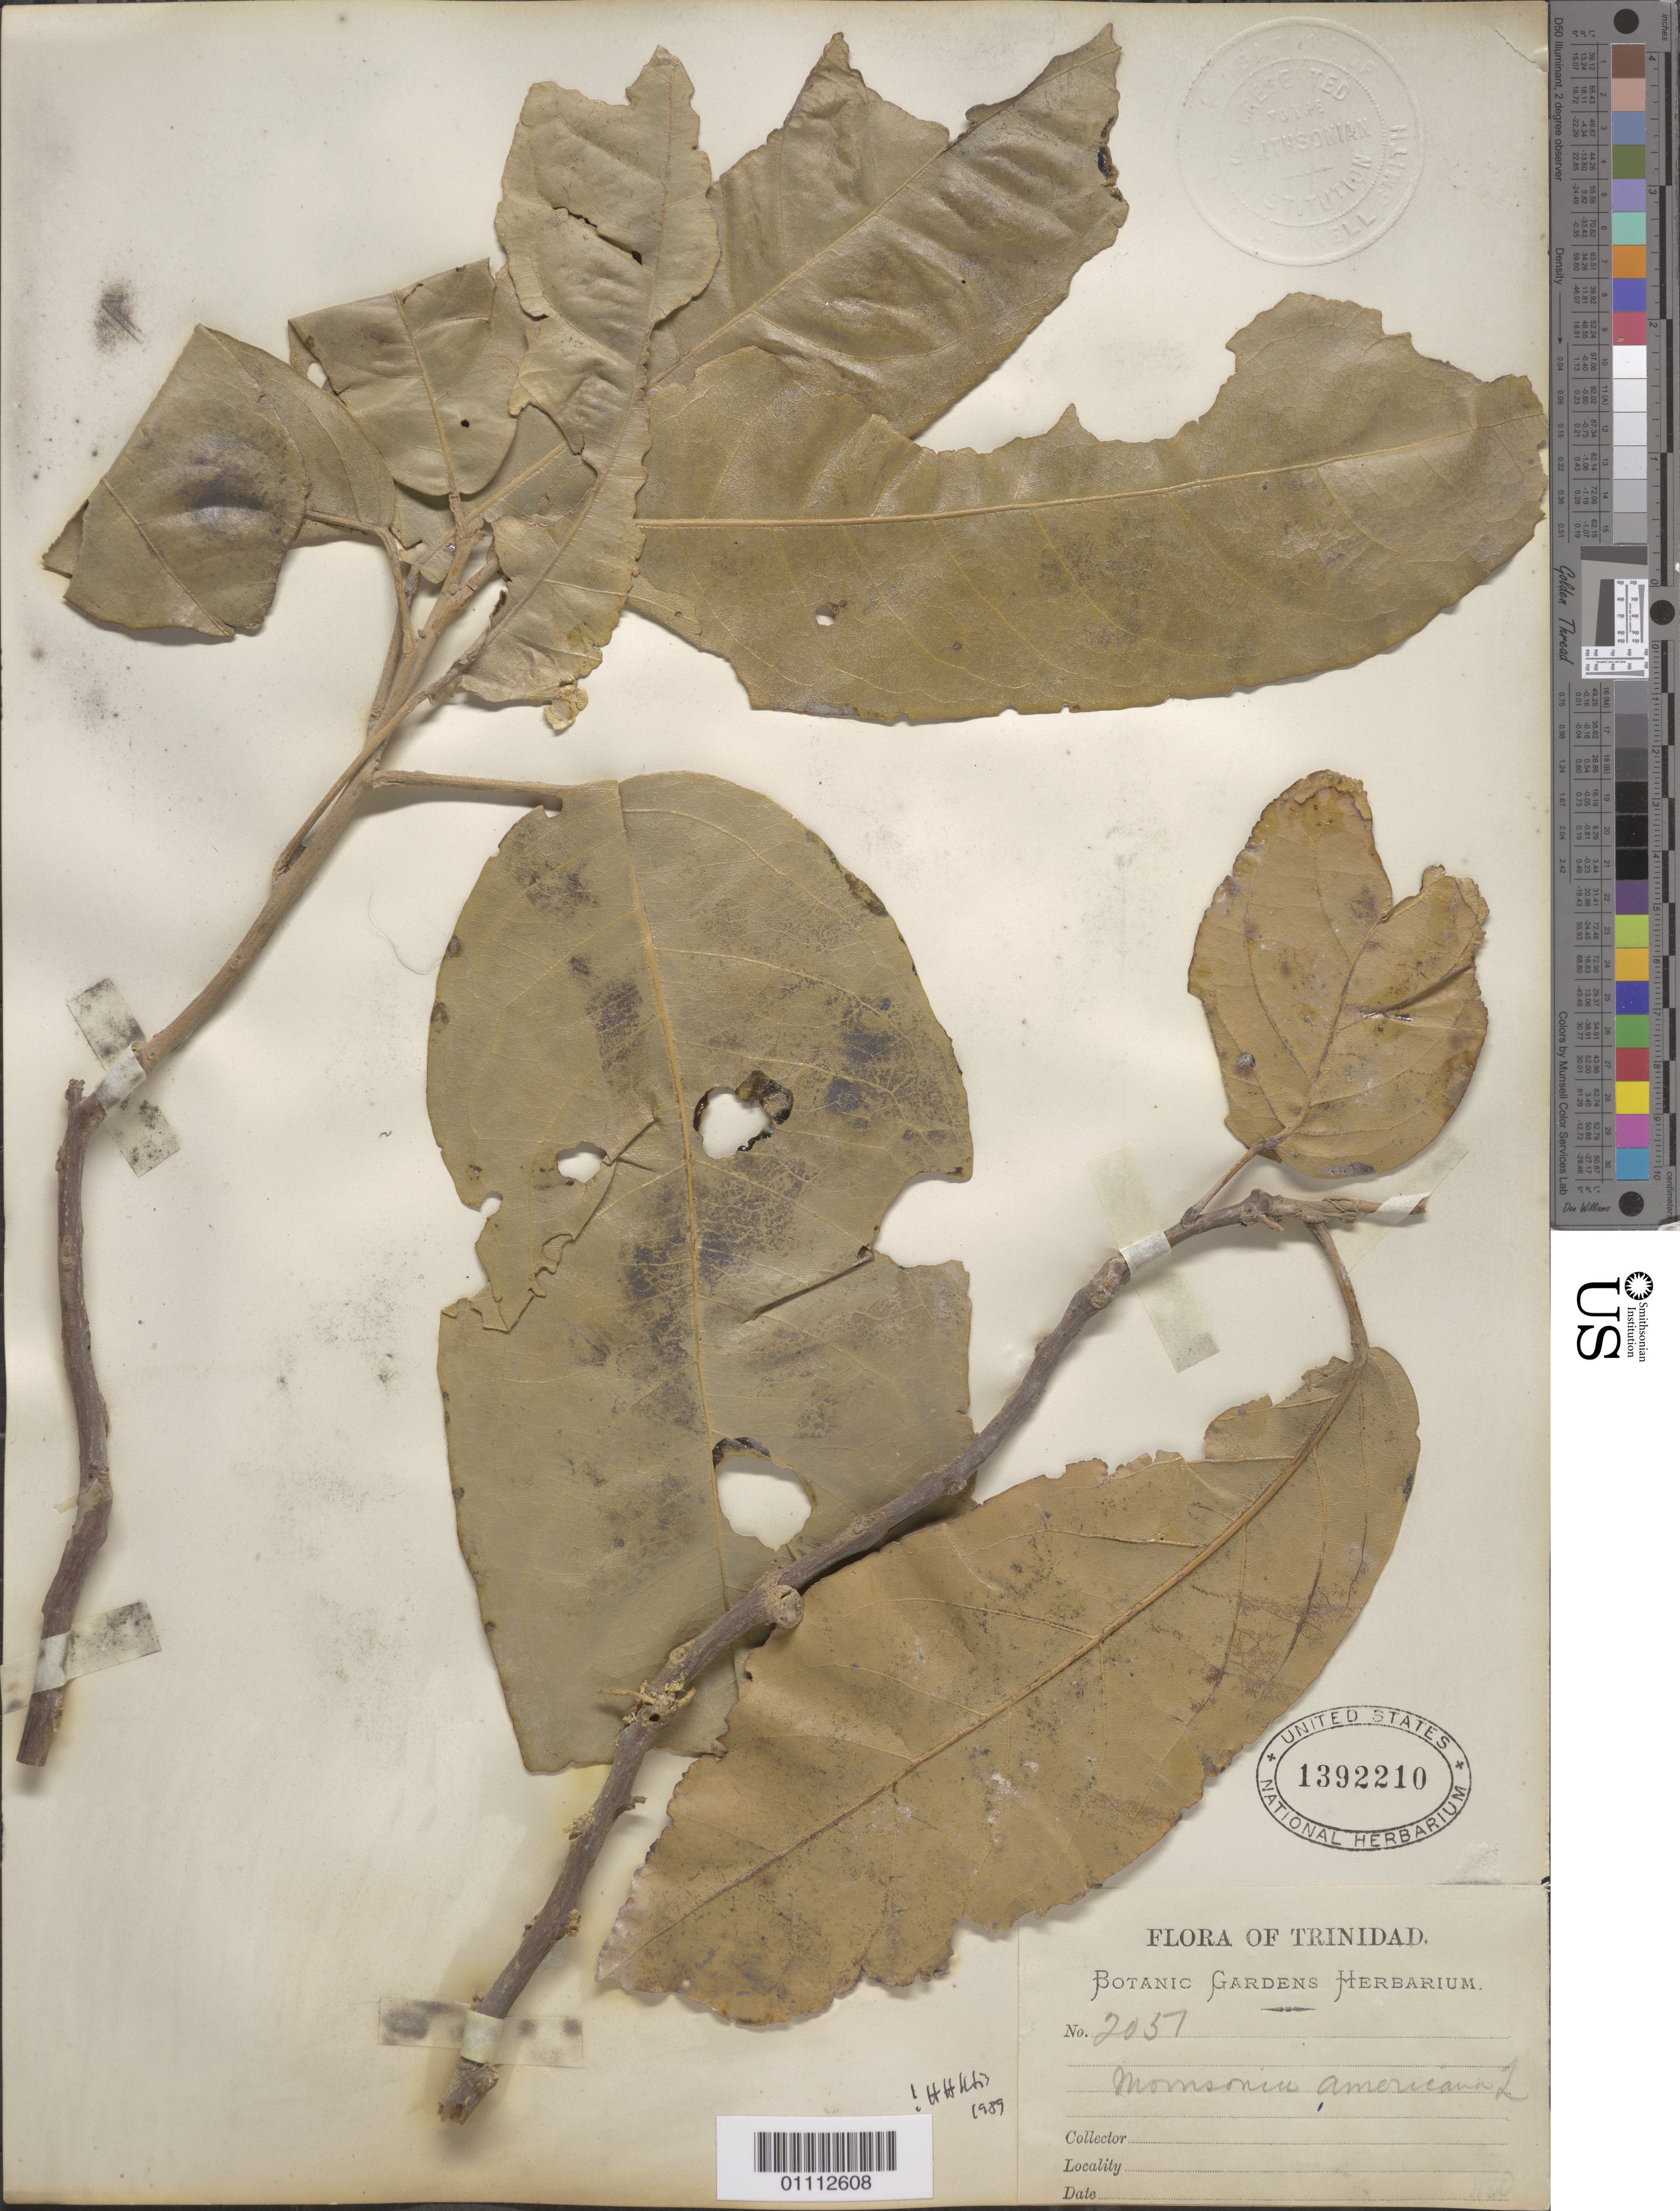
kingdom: Plantae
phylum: Tracheophyta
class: Magnoliopsida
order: Brassicales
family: Capparaceae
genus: Morisonia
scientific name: Morisonia americana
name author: L.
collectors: Botanic Gardens Herbarium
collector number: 2057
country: Trinidad and Tobago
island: Trinidad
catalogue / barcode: US 1392210